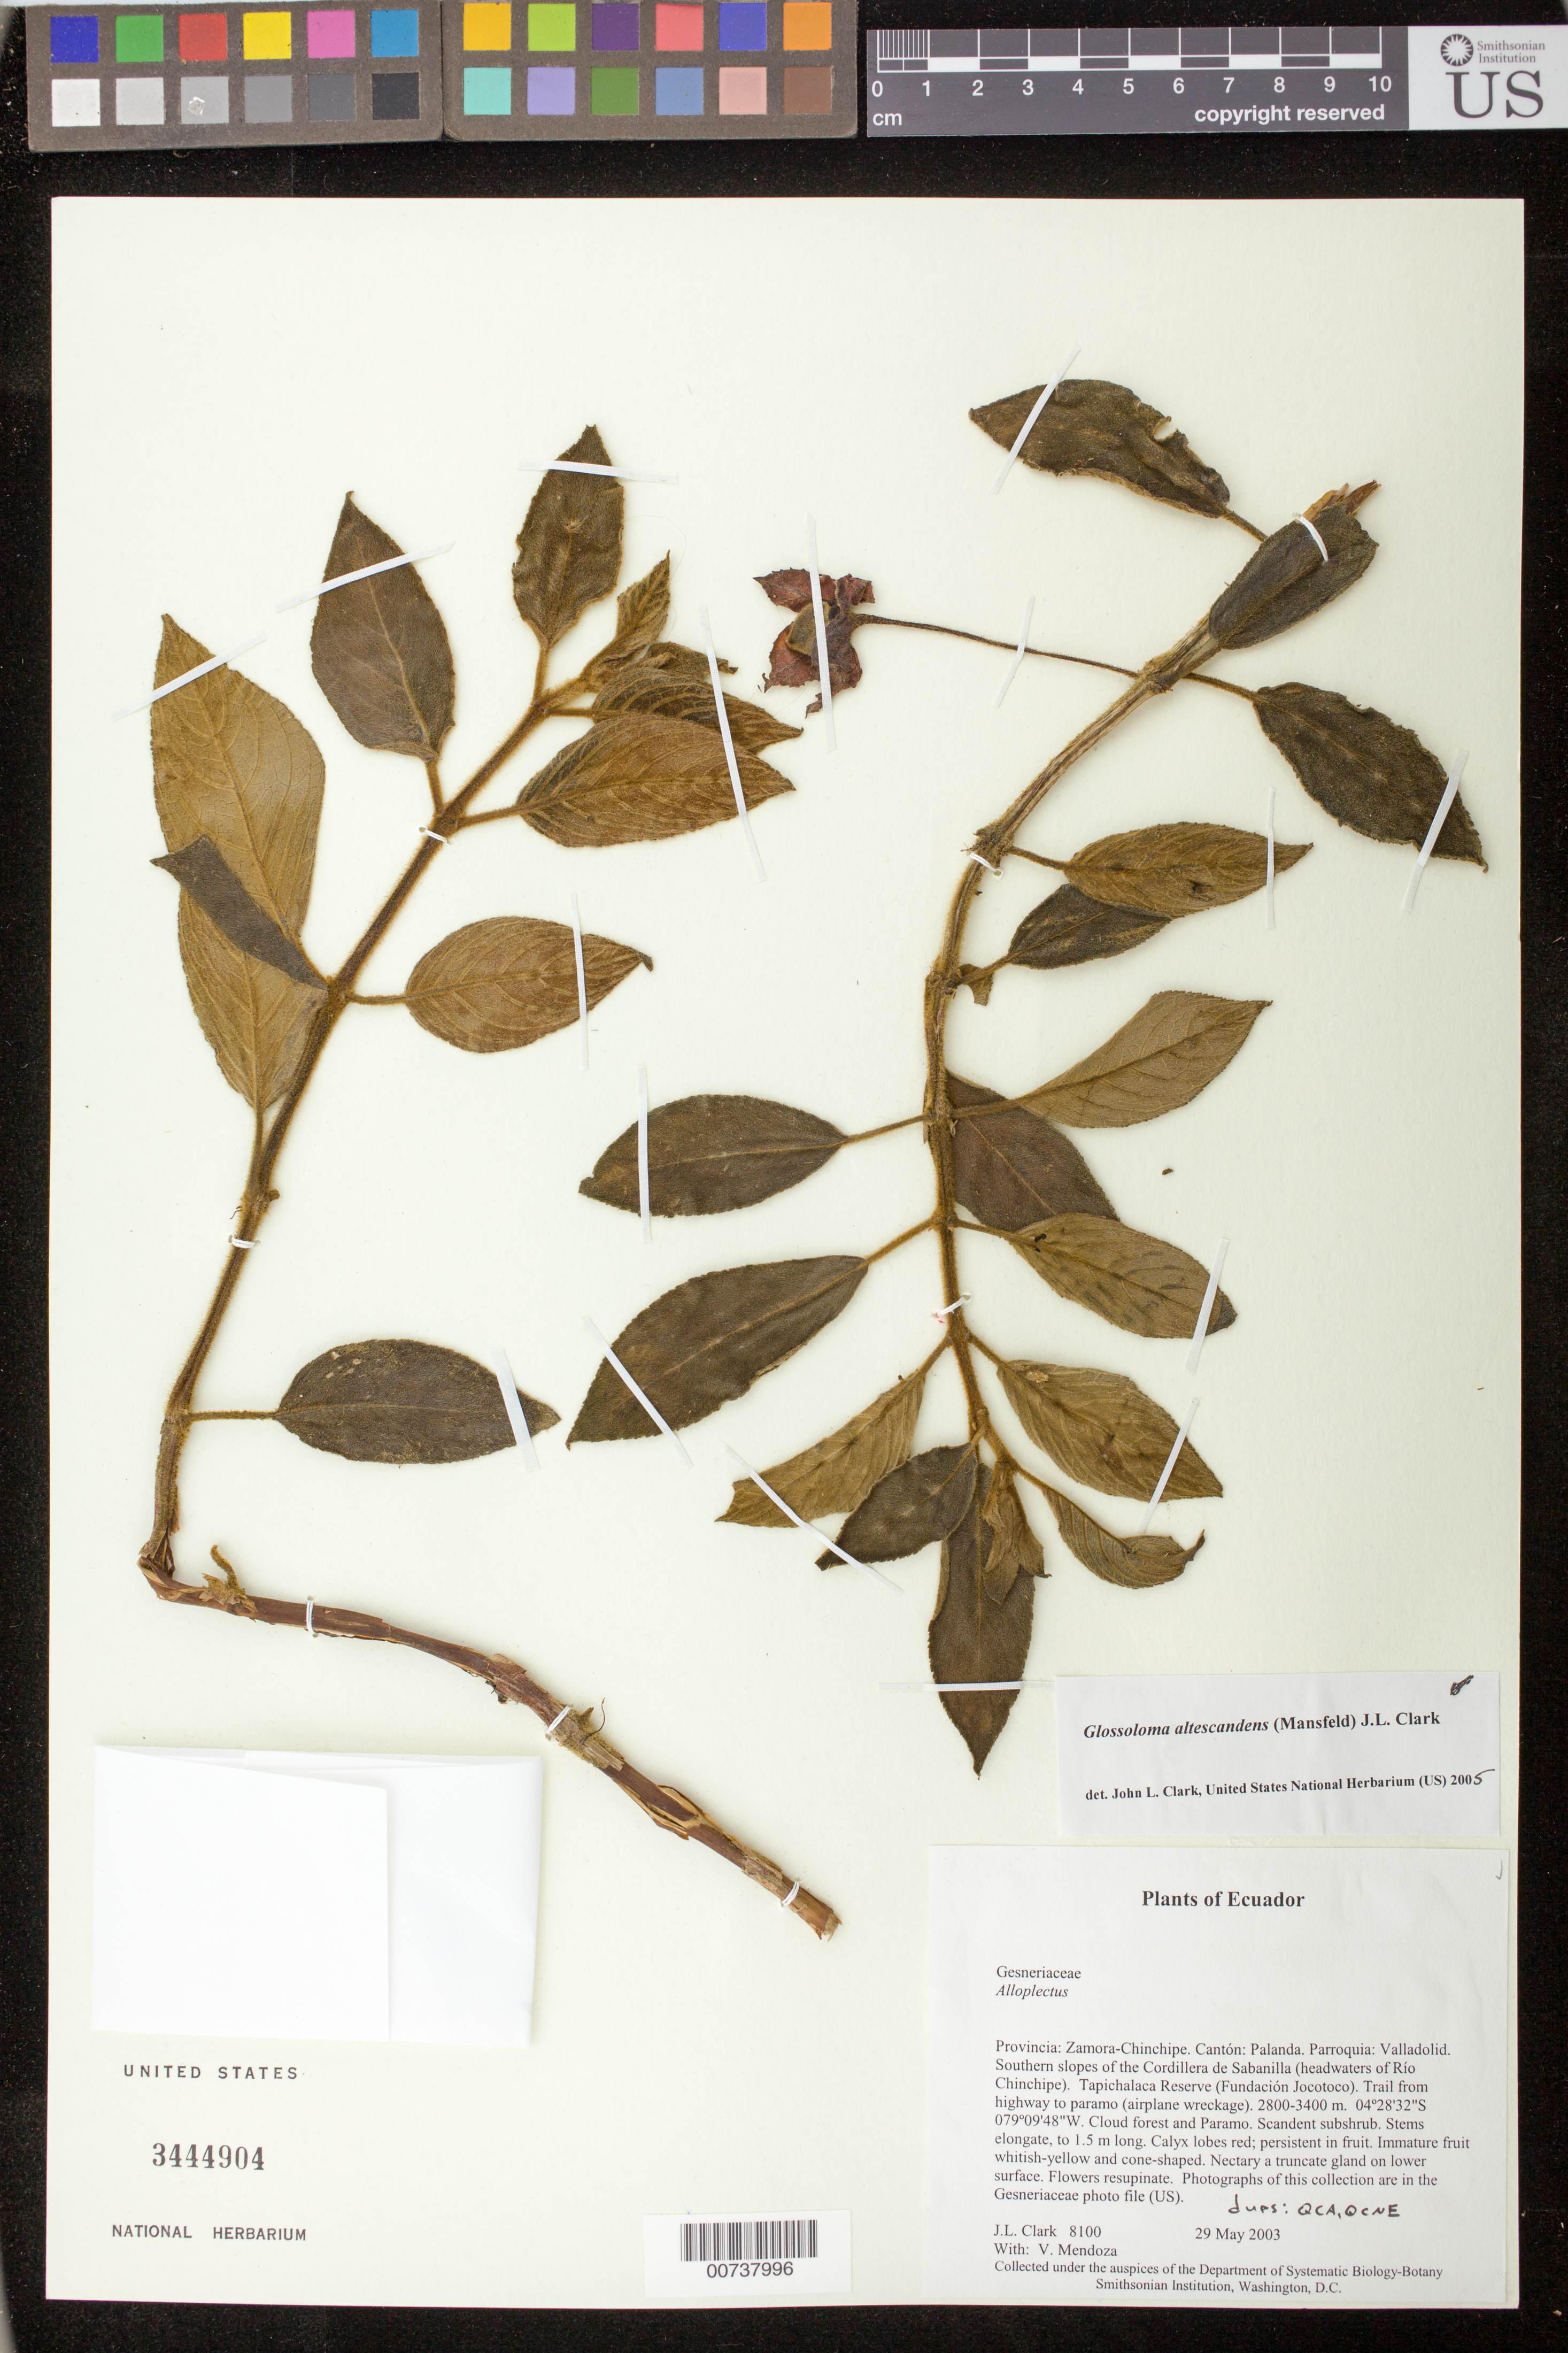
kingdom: Plantae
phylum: Tracheophyta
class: Magnoliopsida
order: Lamiales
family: Gesneriaceae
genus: Glossoloma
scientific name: Glossoloma altescandens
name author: (Mansf.) J.L. Clark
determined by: Clark, J. L., (SEL), The Marie Selby Botanical Garden (UNITED STATES)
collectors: J. L. Clark & V. Mendoza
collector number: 8100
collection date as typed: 29 May 2003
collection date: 2003-05-29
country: Ecuador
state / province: Zamora-Chinchipe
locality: Palanda. Parroquia: Valladolid. Southern slopes of the Cordillera de Sabanilla (headwaters of Río Chinchipe). Tapichalaca Reserve (Fundación Jocotoco). Trail from highway to paramo (airplane wreckage).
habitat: Cloud forest and Paramo.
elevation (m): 2800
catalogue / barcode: US 3444904